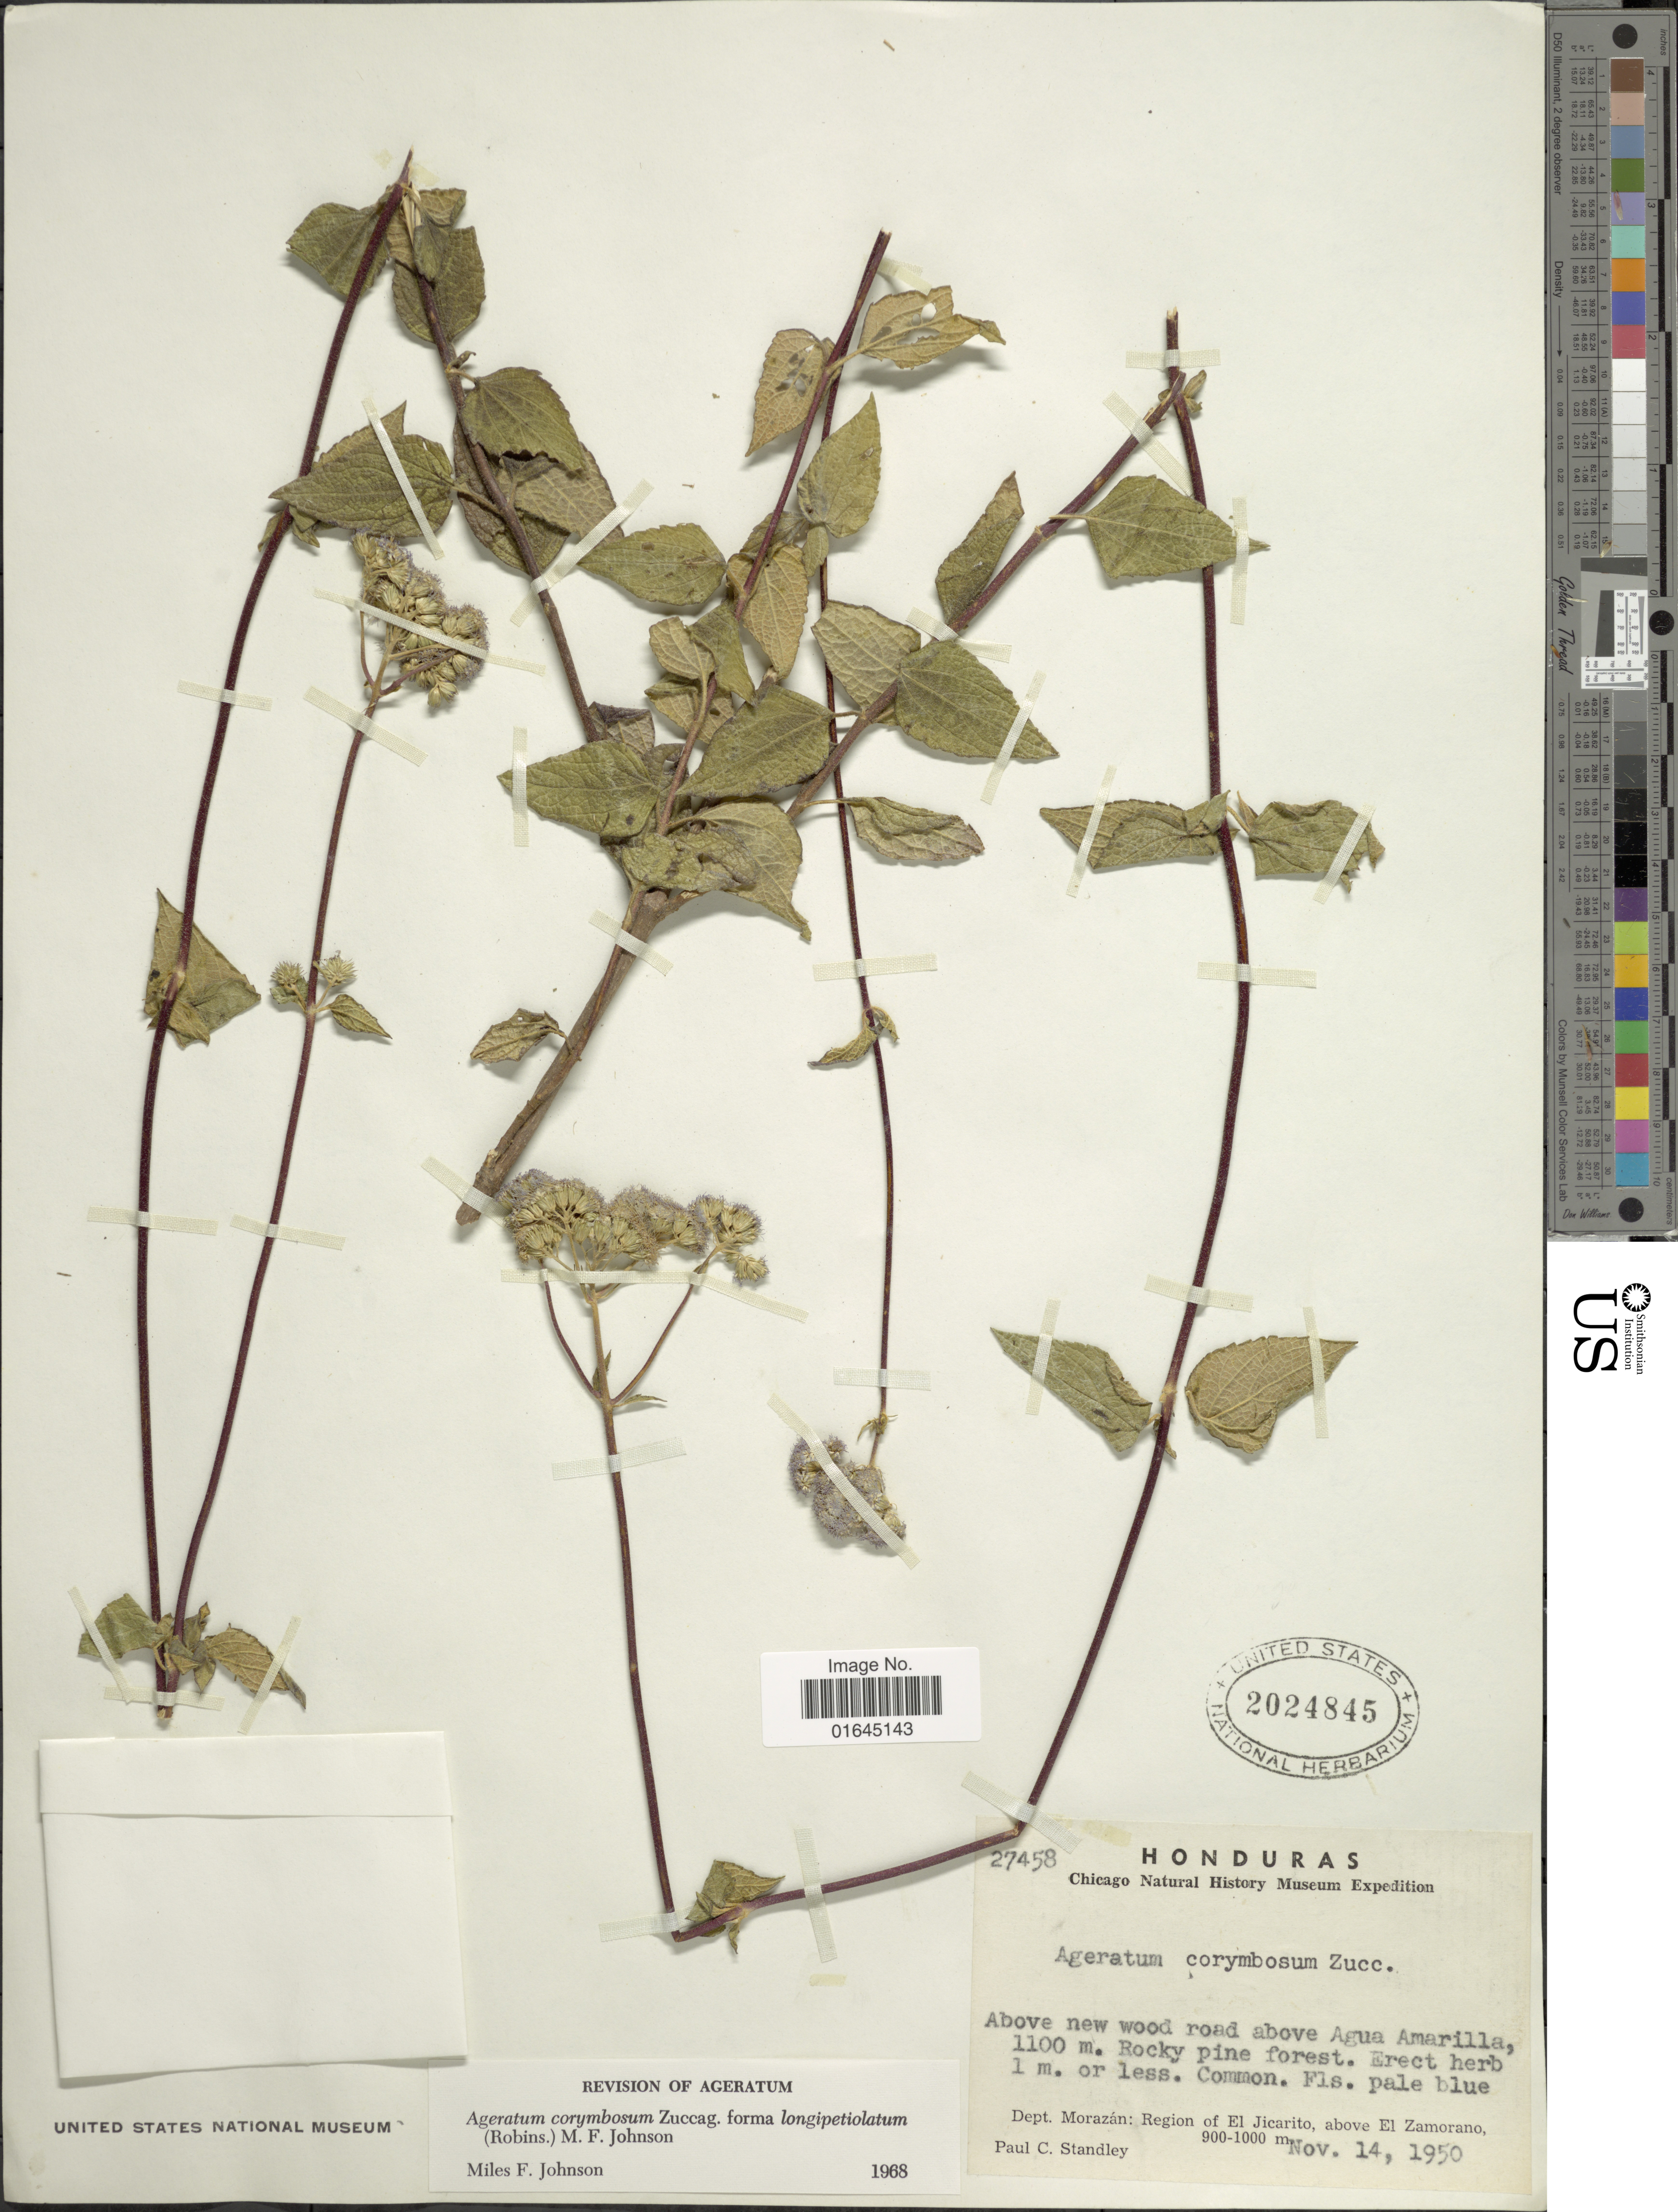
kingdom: Plantae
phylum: Tracheophyta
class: Magnoliopsida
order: Asterales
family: Asteraceae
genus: Ageratum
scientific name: Ageratum rugosum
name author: J.M. Coult.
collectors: P. C. Standley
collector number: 27458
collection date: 1950-11-14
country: Honduras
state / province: Fco. Morazán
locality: Above new wood road above Agua Amarilla, dept. Morazán: region of El Jicarito, above El Zamorano.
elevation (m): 900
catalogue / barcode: US 2024845